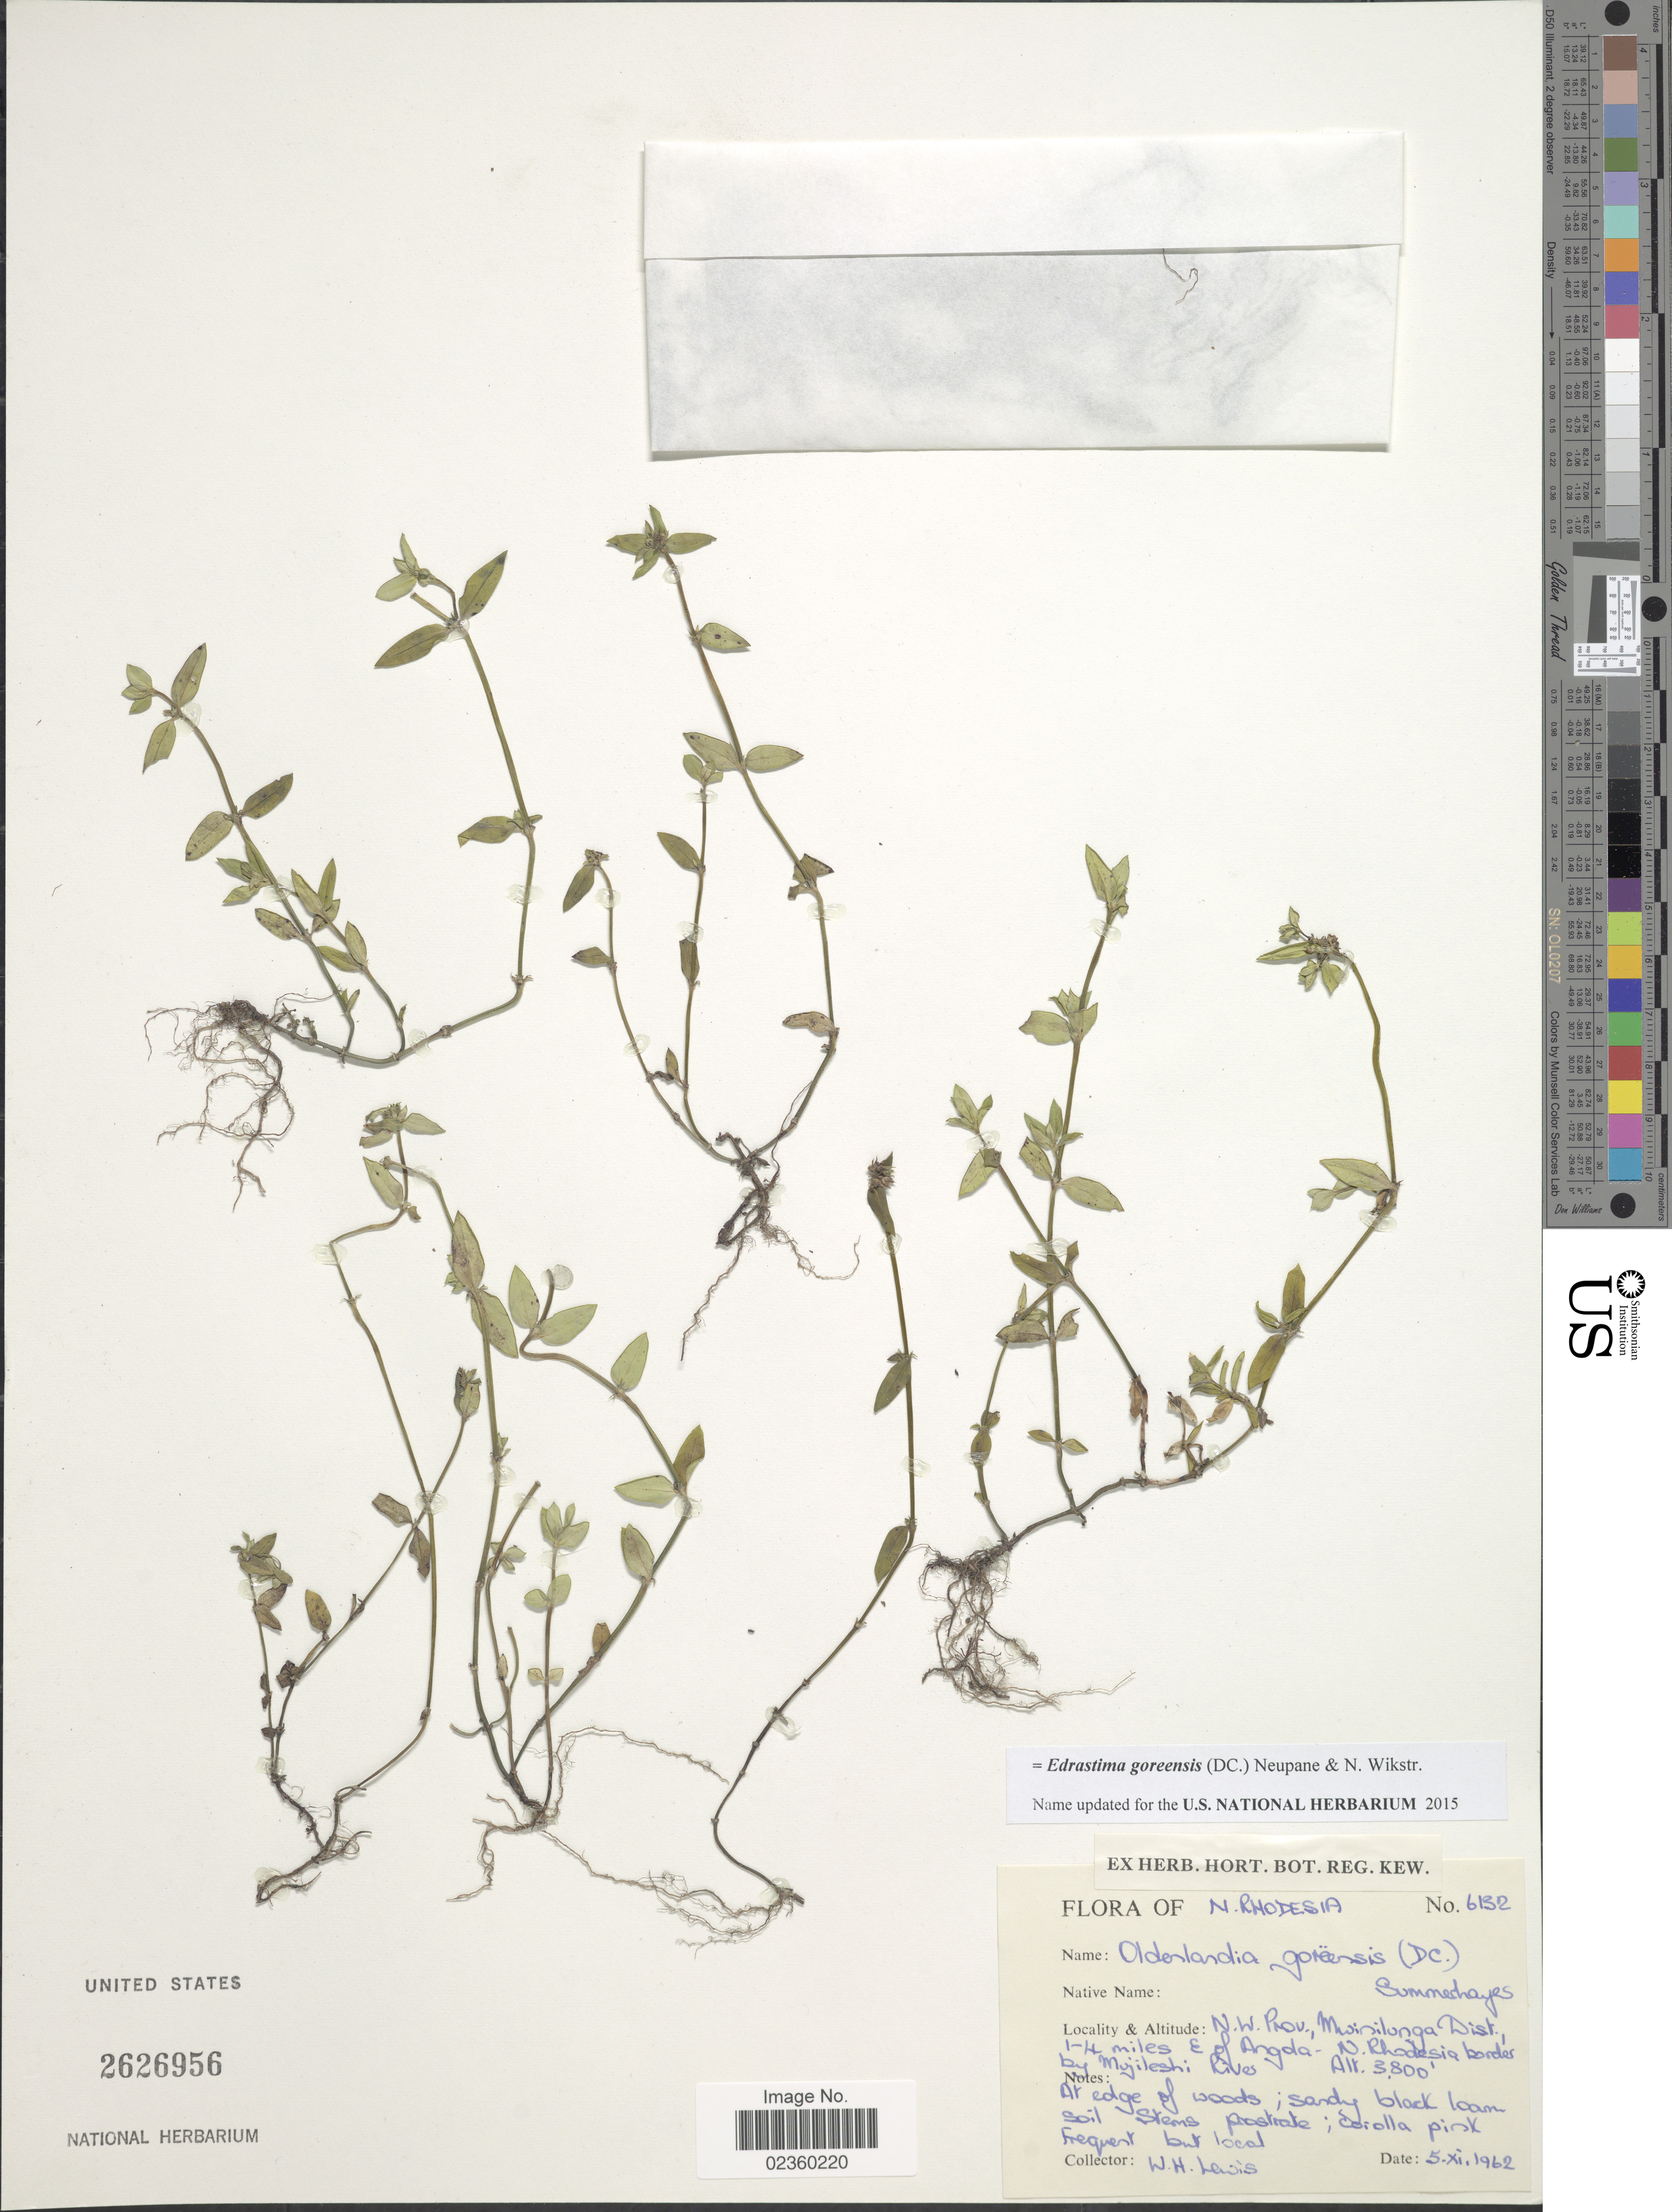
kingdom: Plantae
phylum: Tracheophyta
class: Magnoliopsida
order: Gentianales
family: Rubiaceae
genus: Edrastima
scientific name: Edrastima goreensis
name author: (DC.) Neupane & N. Wikstr.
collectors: W. H. Lewis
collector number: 6132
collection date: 1962-11-05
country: Zambia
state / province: North-Western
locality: N.Rhodesia, N.W. Prov., Mwisilonga Dist., 1-4 miles E of Angda - N. Rhodesia border by Mujilesh: Rives; At edge of woods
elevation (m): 1158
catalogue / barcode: US 2626956